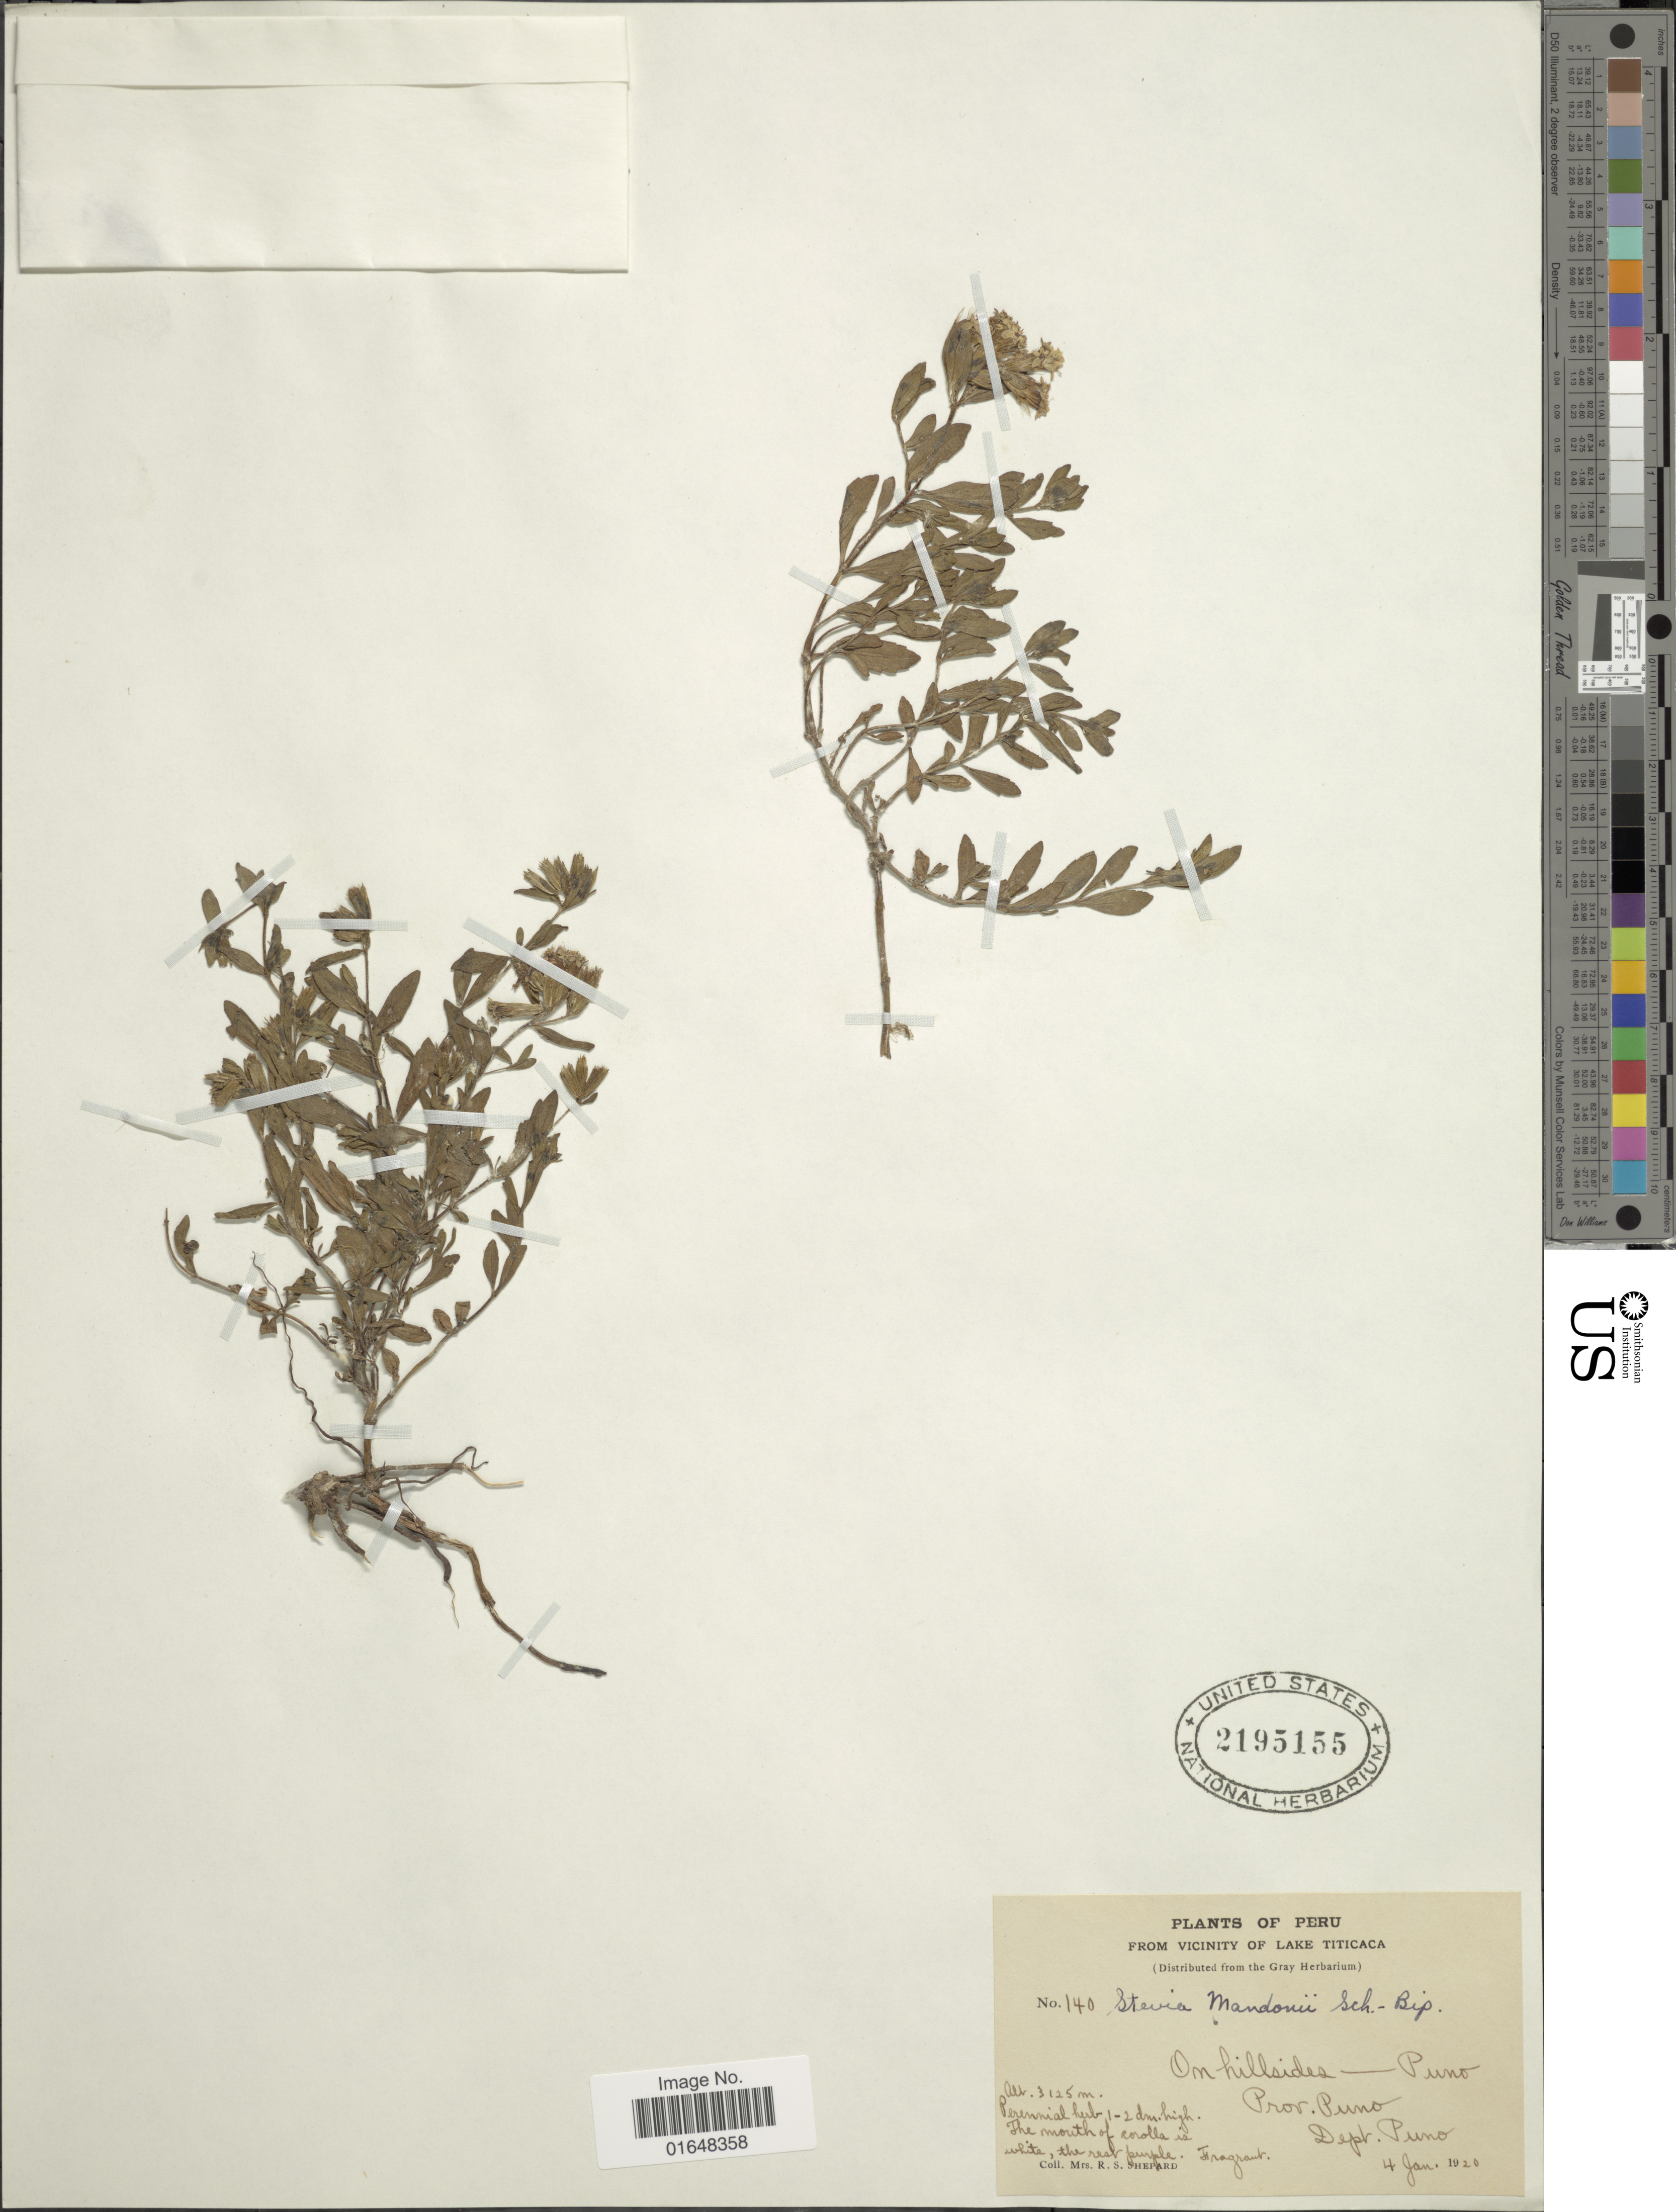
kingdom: Plantae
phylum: Tracheophyta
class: Magnoliopsida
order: Asterales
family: Asteraceae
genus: Stevia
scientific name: Stevia mandonii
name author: Sch. Bip.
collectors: R. Shepard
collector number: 140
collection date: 1920-01-04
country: Peru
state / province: Puno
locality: From Vicinity of Lake Titicaca. On hillsides - Puno. Prov. Puno. Dept. Puno.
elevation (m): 3125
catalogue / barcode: US 2195155